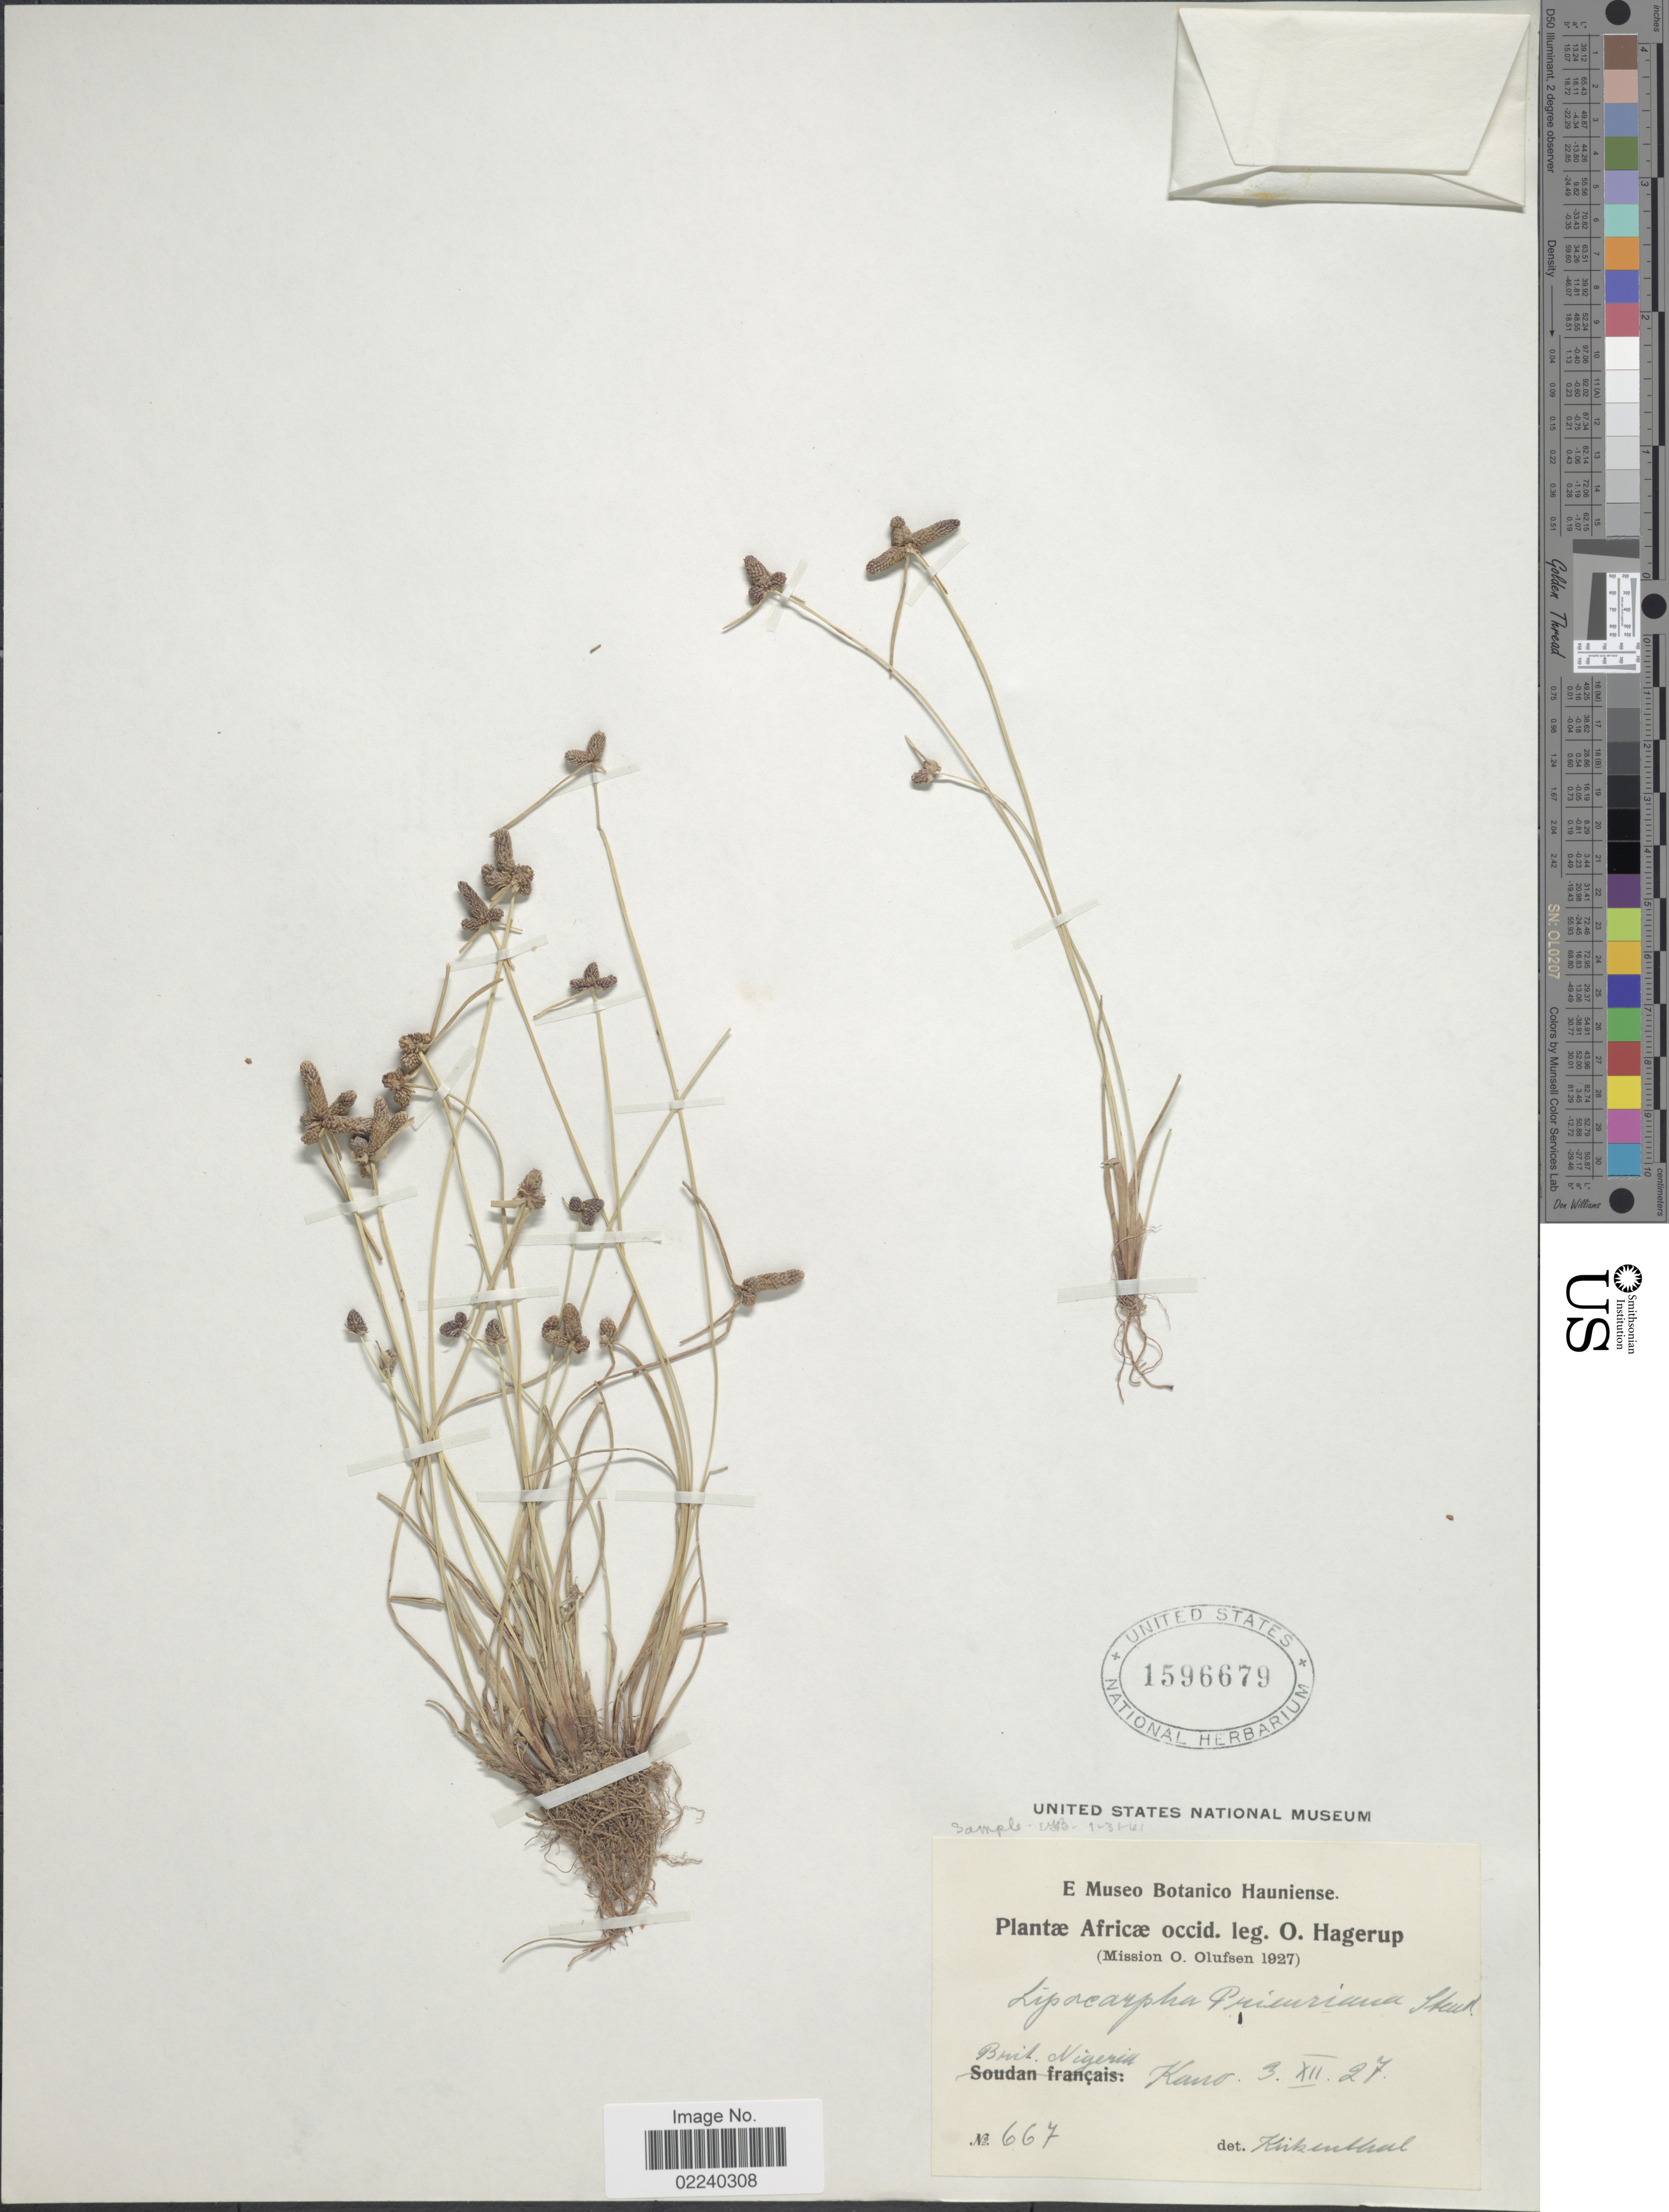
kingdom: Plantae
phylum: Tracheophyta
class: Liliopsida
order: Poales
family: Cyperaceae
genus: Cyperus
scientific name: Cyperus lipofiliformis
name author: Goetgh.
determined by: Strong, M. T., (US), Smithsonian Institution - National Museum of Natural History (UNITED STATES)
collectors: O. Hagerup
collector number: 667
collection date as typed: Transcribed d/m/y: 3/12/27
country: Nigeria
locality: Brit. Negria, Kano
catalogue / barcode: US 1596679